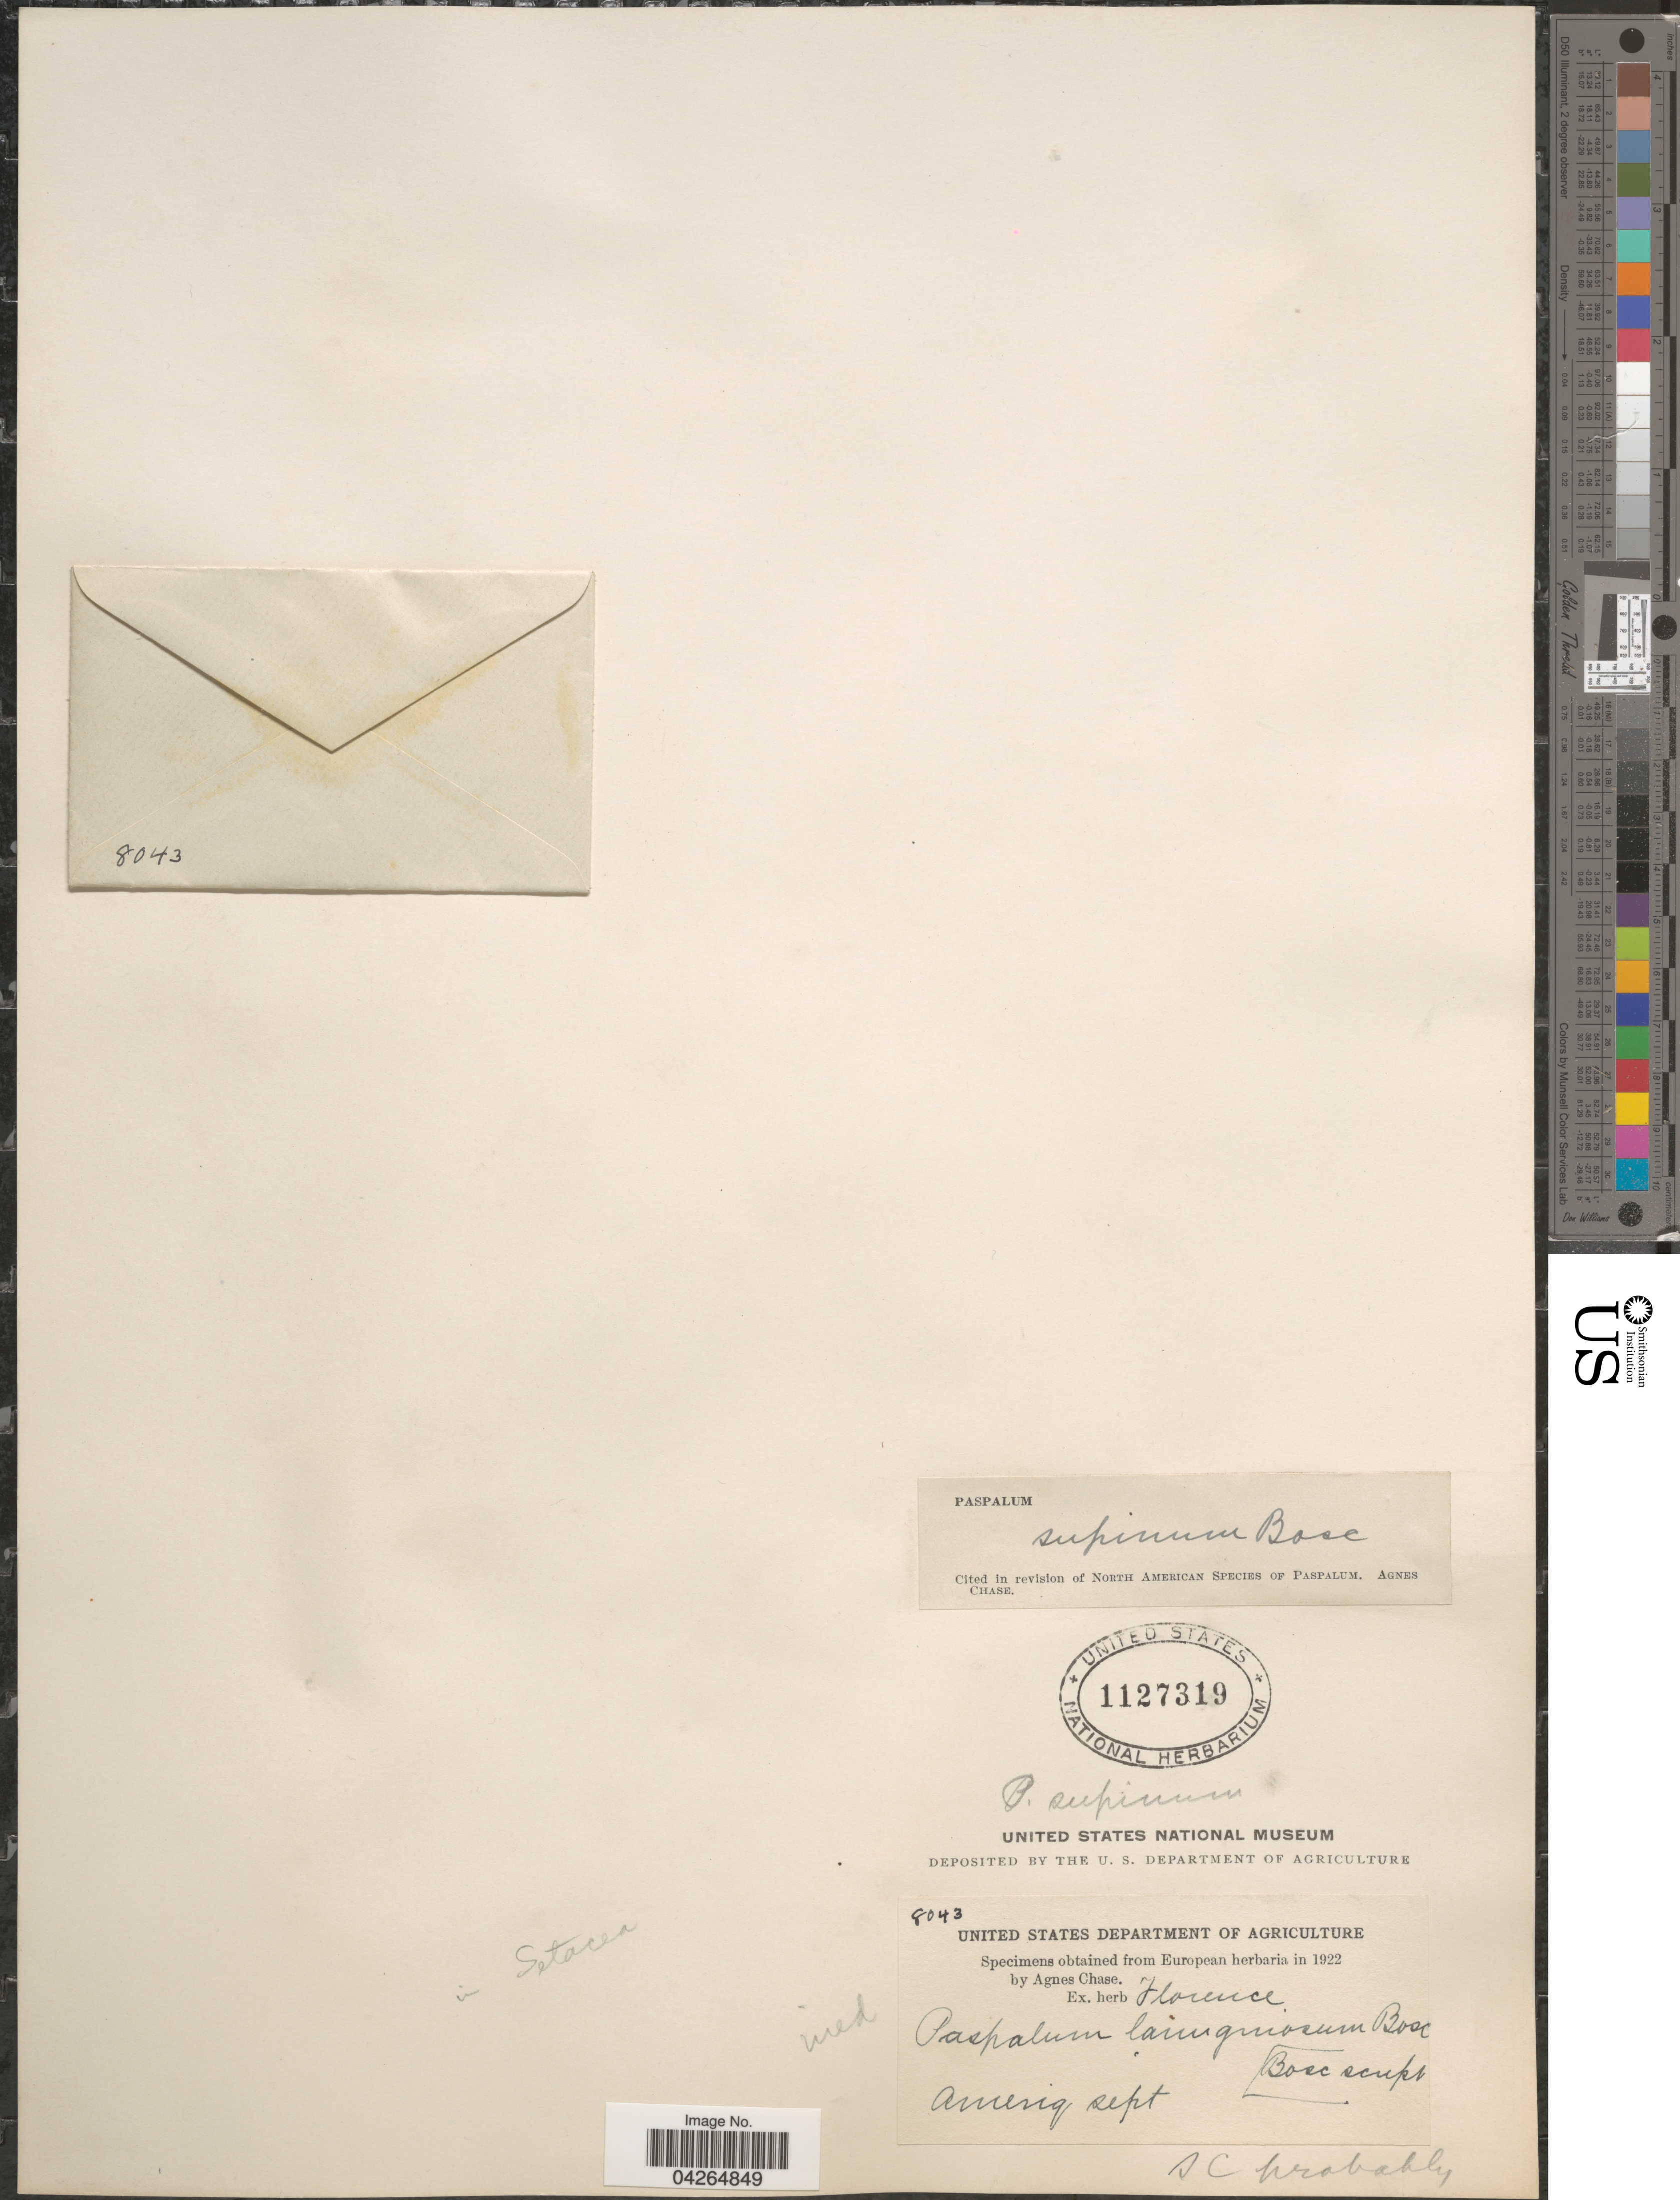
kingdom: Plantae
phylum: Tracheophyta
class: Liliopsida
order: Poales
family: Poaceae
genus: Paspalum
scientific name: Paspalum setaceum var. supinum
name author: (Bosc ex Poir.) Trin.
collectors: ex herb. Florence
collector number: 8043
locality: Ameriq sept.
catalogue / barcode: US 1127319